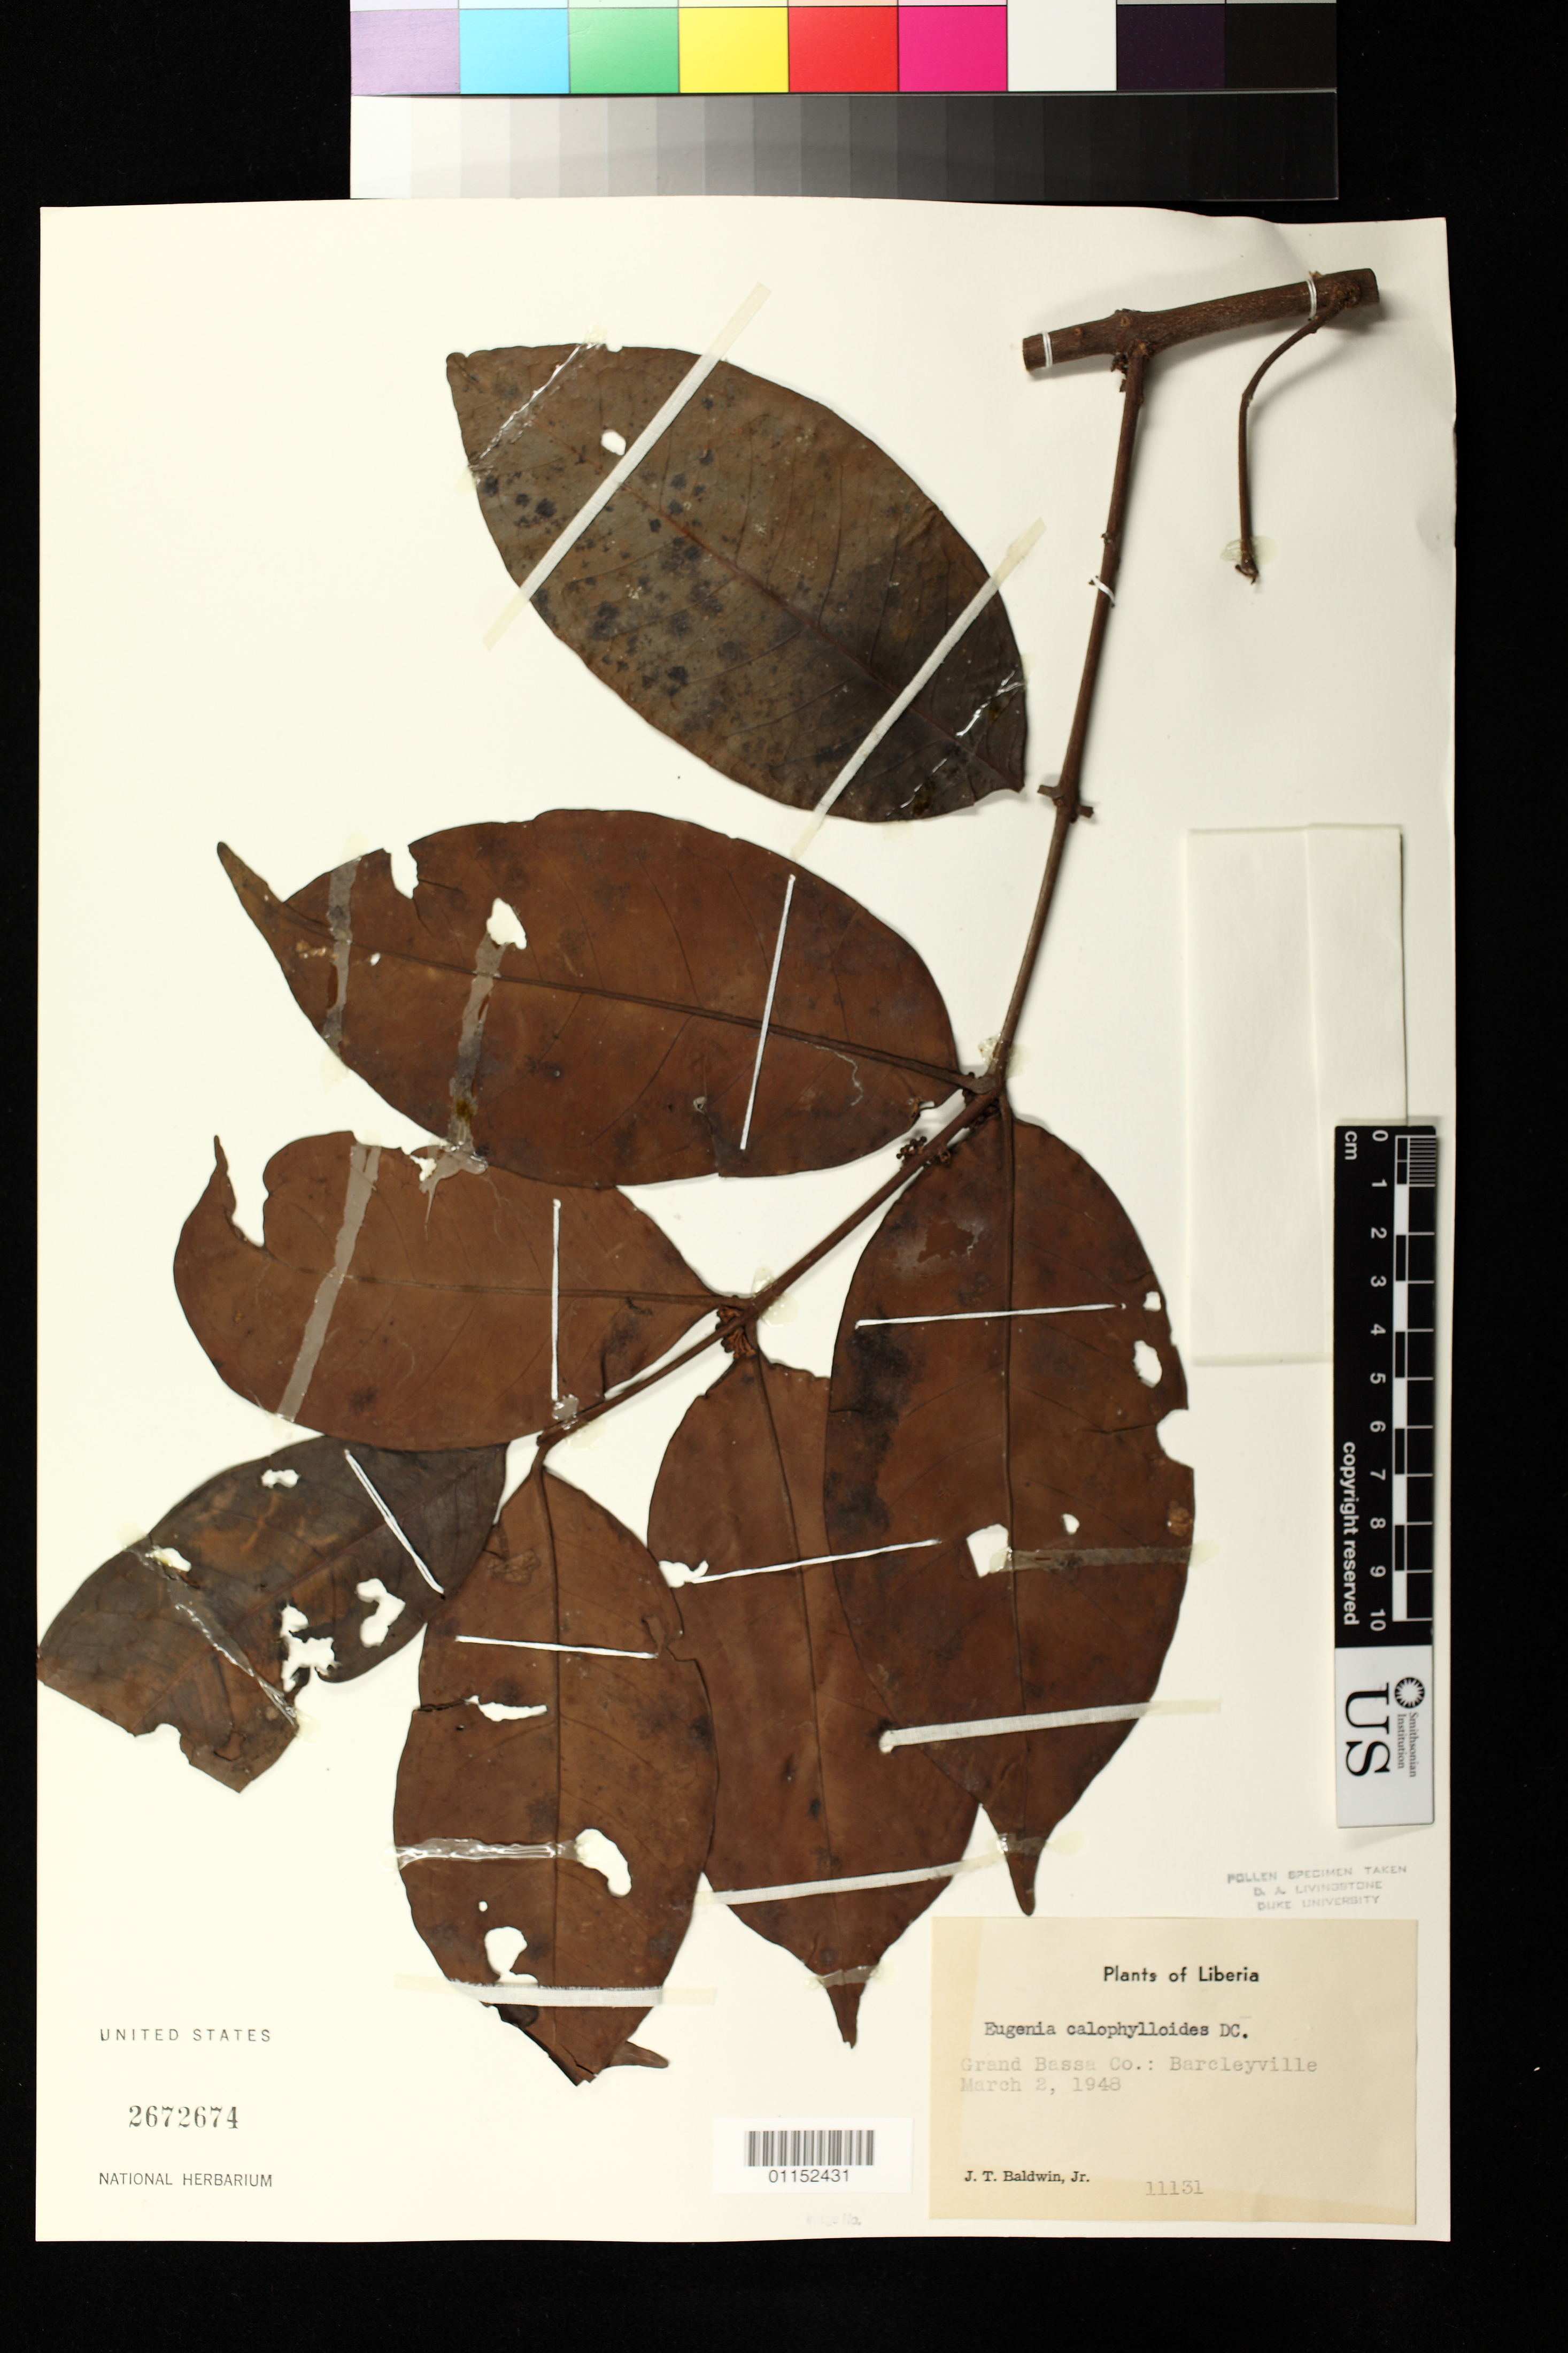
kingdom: Plantae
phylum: Tracheophyta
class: Magnoliopsida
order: Myrtales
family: Myrtaceae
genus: Eugenia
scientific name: Eugenia calophylloides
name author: DC.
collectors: J. T. Baldwin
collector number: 11131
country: Liberia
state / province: Grand Bassa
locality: Barcleyville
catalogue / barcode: US 2672674